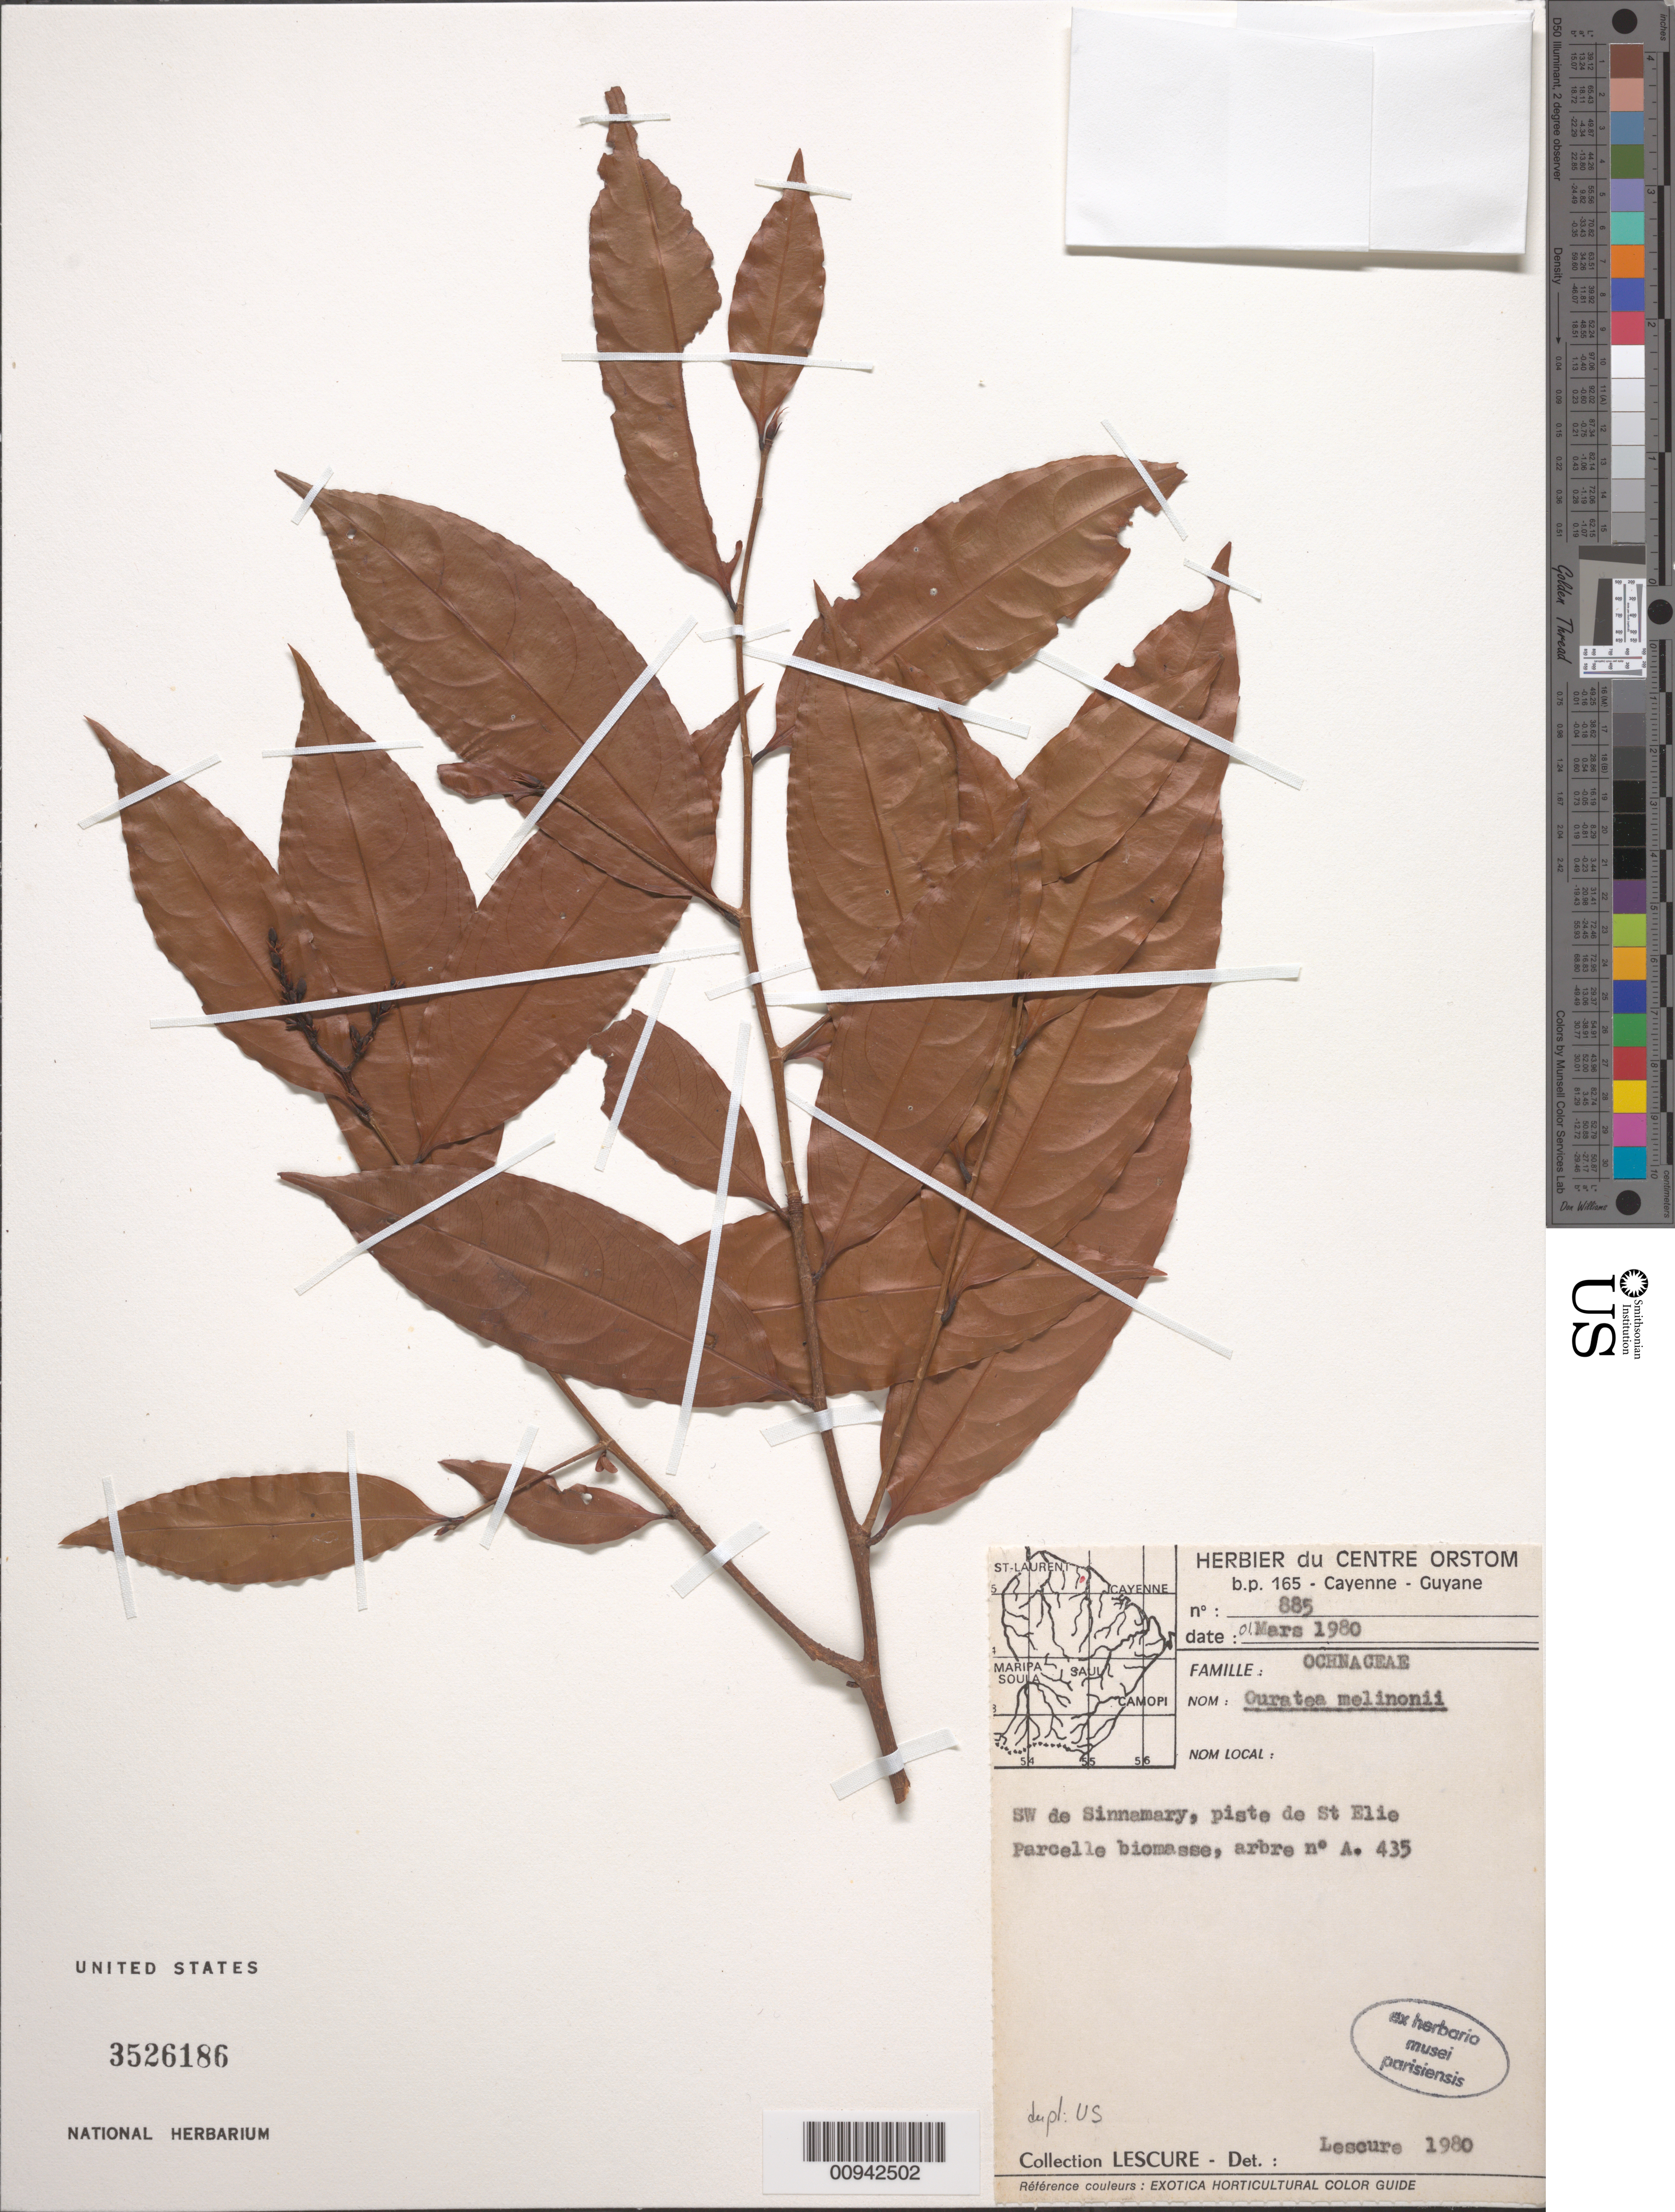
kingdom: Plantae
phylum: Tracheophyta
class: Magnoliopsida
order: Malpighiales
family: Ochnaceae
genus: Ouratea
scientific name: Ouratea melinonii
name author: (Tiegh.) Lemée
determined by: Lescure, J.- P.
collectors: J.-P. Lescure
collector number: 885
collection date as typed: Mar-80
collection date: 1980-03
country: French Guiana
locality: Piste de Saint-Élie, SW de Sinnamary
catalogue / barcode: US 3526186